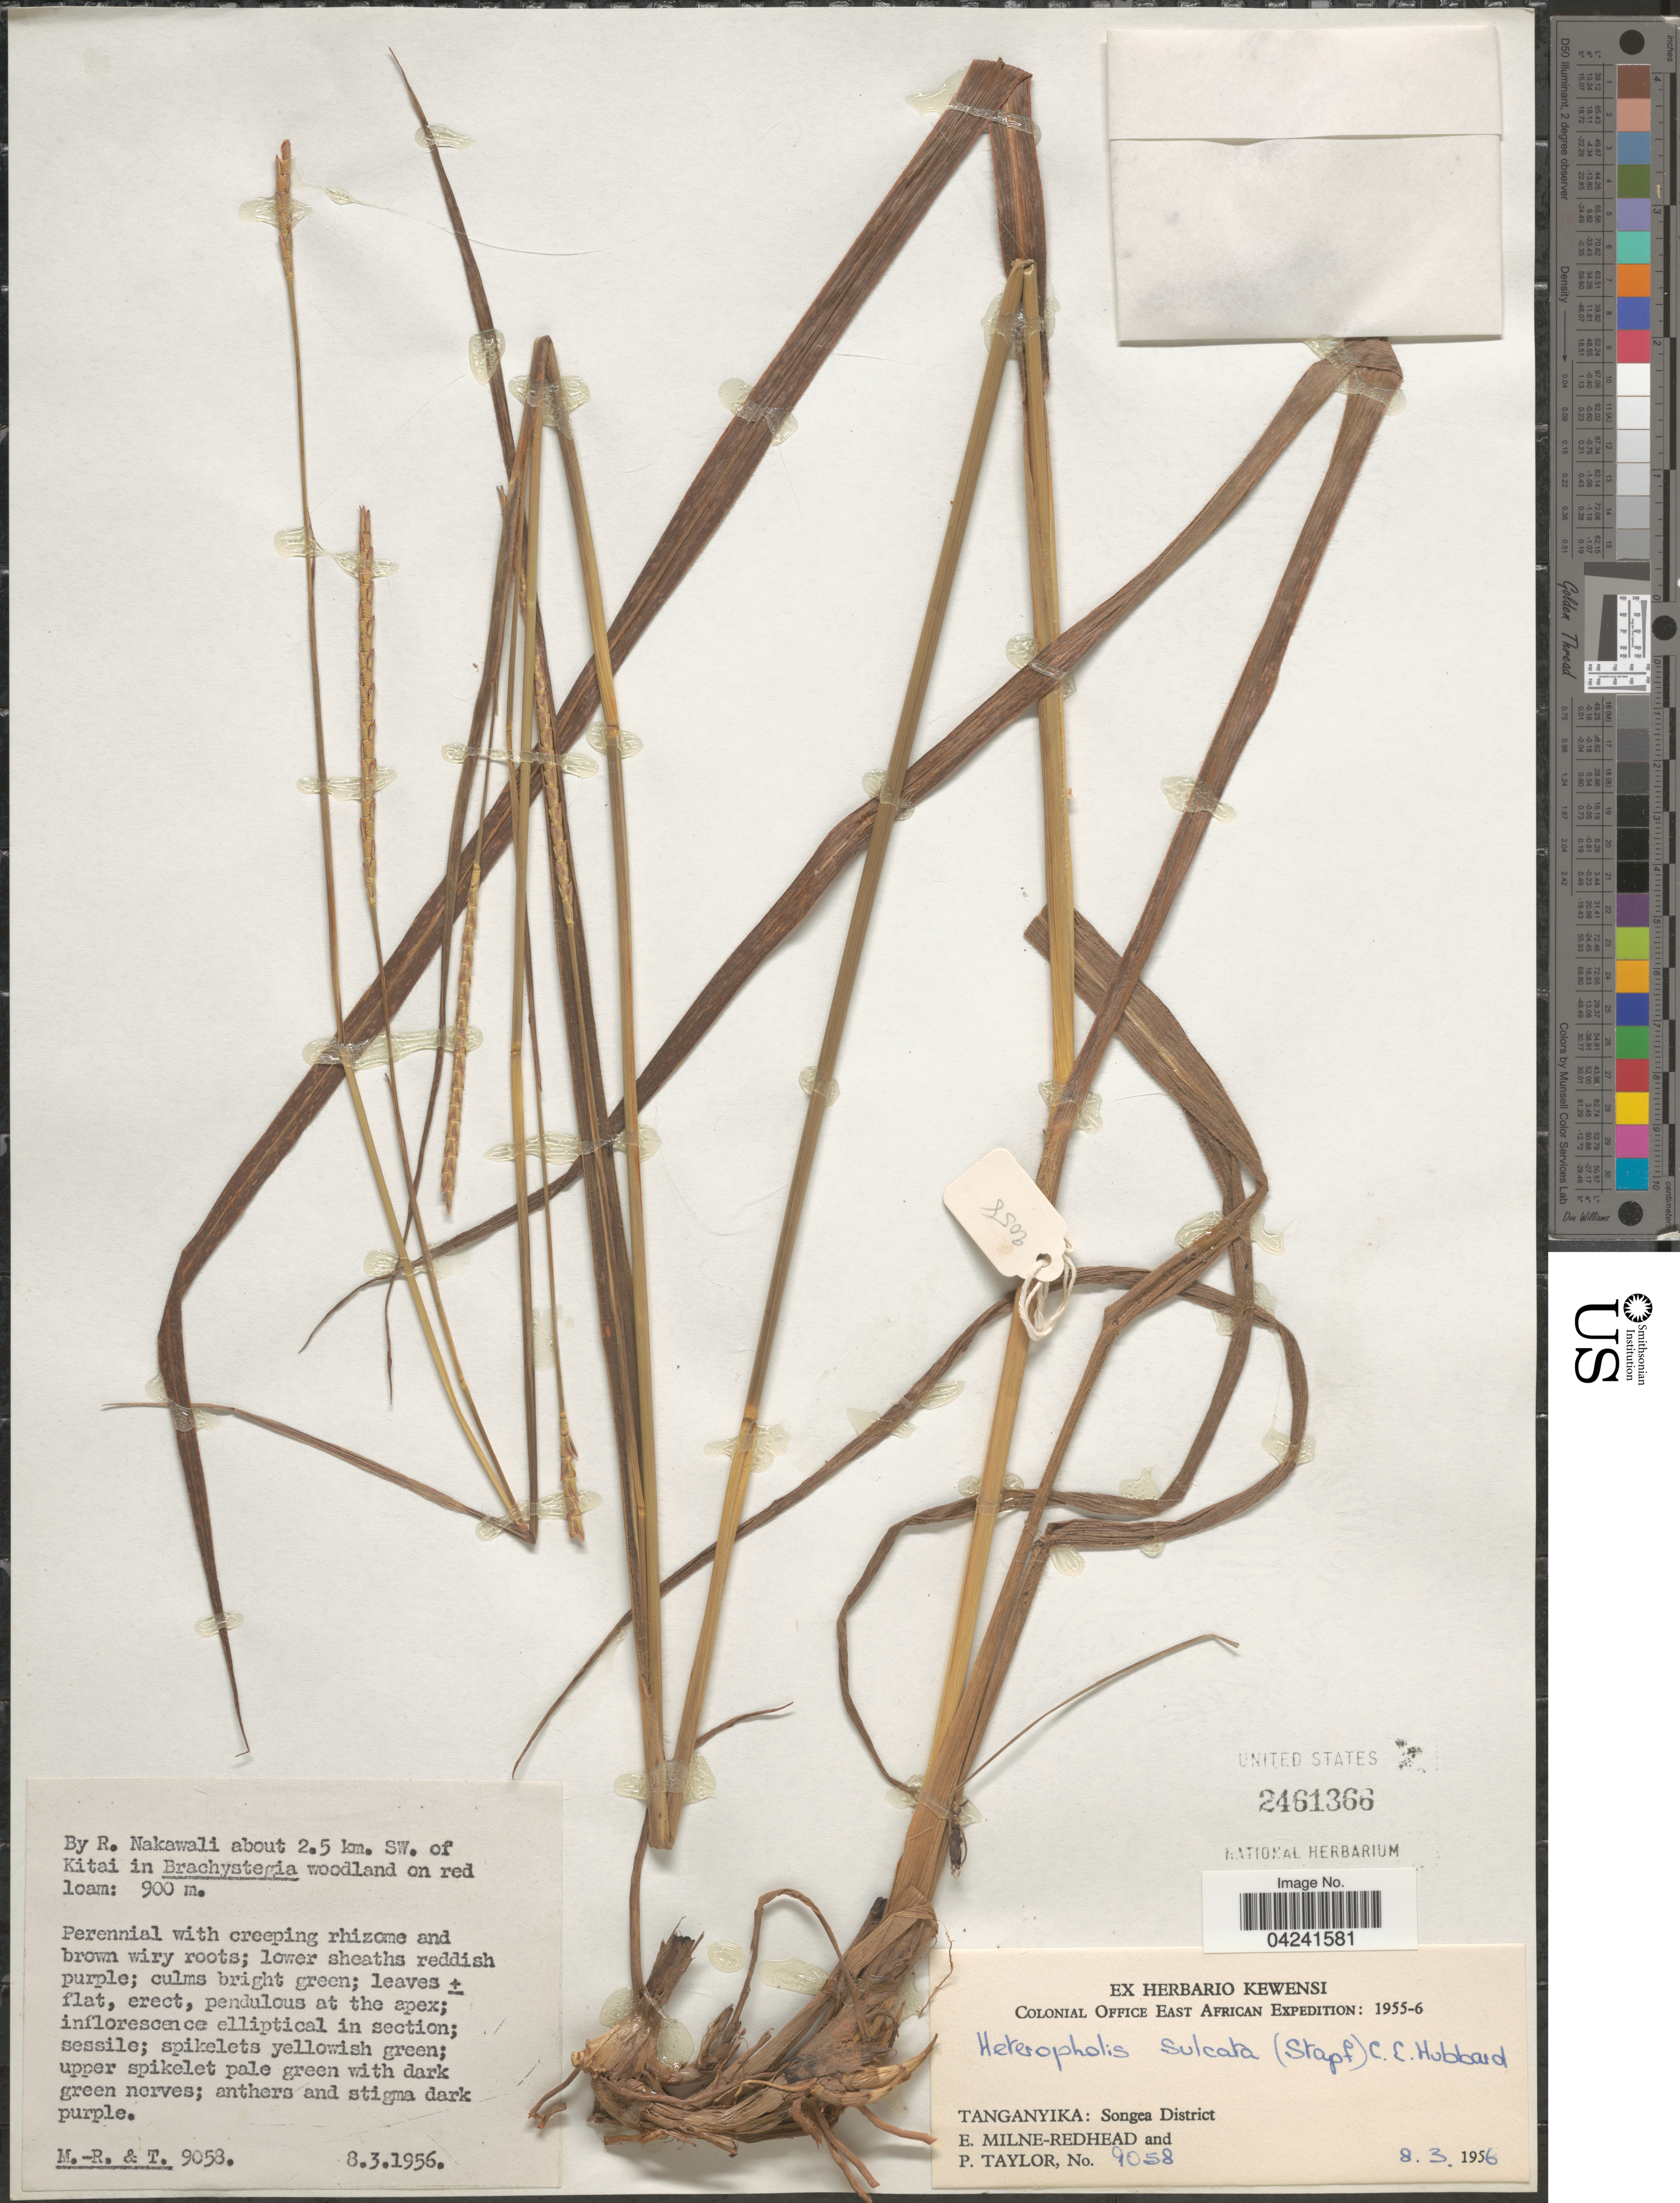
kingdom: Plantae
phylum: Tracheophyta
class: Liliopsida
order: Poales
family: Poaceae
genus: Heteropholis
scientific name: Heteropholis sulcata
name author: (Stapf) C. E. Hubb.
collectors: E. W. Milne-Redhead & P. Taylor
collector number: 9058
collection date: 1956-03-08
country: Tanzania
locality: By R. Nakawali about 2.5 km. SW. of Kitai. Colonial Office East African Expedition: 1955-6. Tanganyika: Songea District.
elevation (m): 900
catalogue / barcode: US 2461366